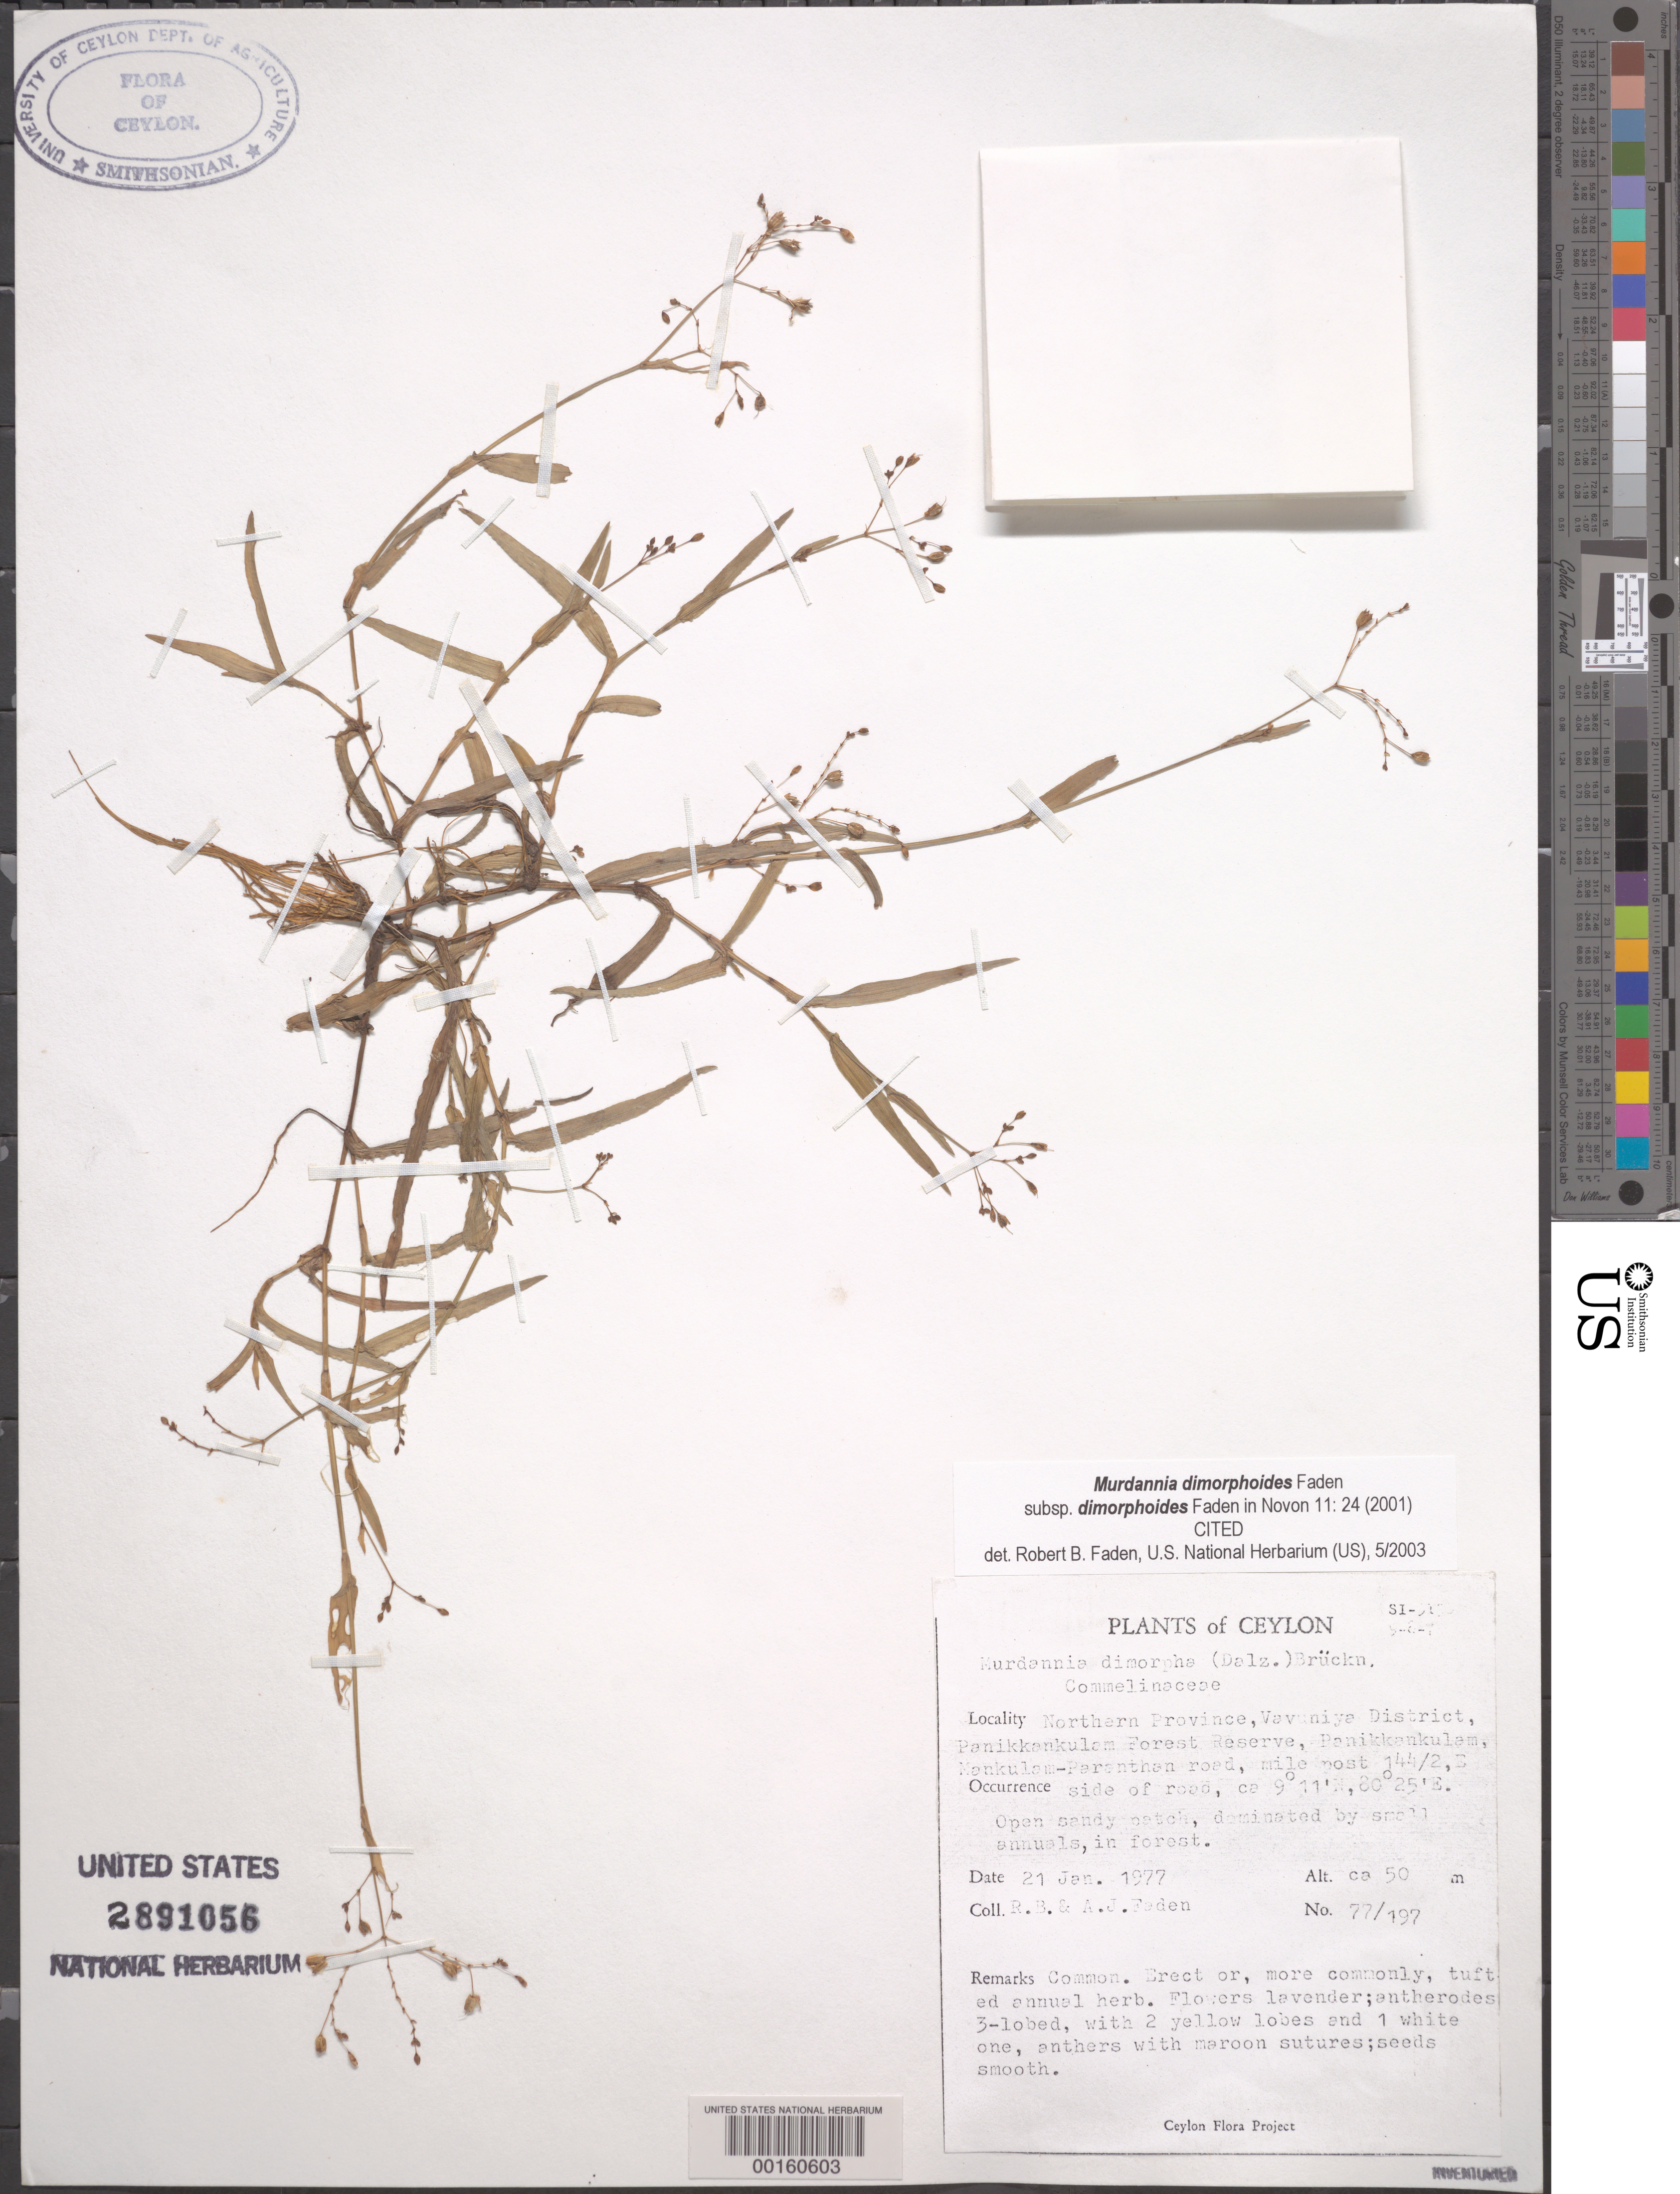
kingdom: Plantae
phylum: Tracheophyta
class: Liliopsida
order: Commelinales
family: Commelinaceae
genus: Murdannia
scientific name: Murdannia dimorphoides subsp. dimorphoides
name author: Faden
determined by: Faden, Robert B., (US), Smithsonian Institution - National Museum of Natural History (UNITED STATES)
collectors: R. B. Faden & A. J. Faden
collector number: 77/197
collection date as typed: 21 Jan 1977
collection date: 1977-01-21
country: Sri Lanka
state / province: Northern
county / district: Vavuniya Dist.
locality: Panikkankulam forest reserve; panikkankulam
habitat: Forest, sandy roadside patch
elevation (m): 50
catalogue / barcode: US 2891056